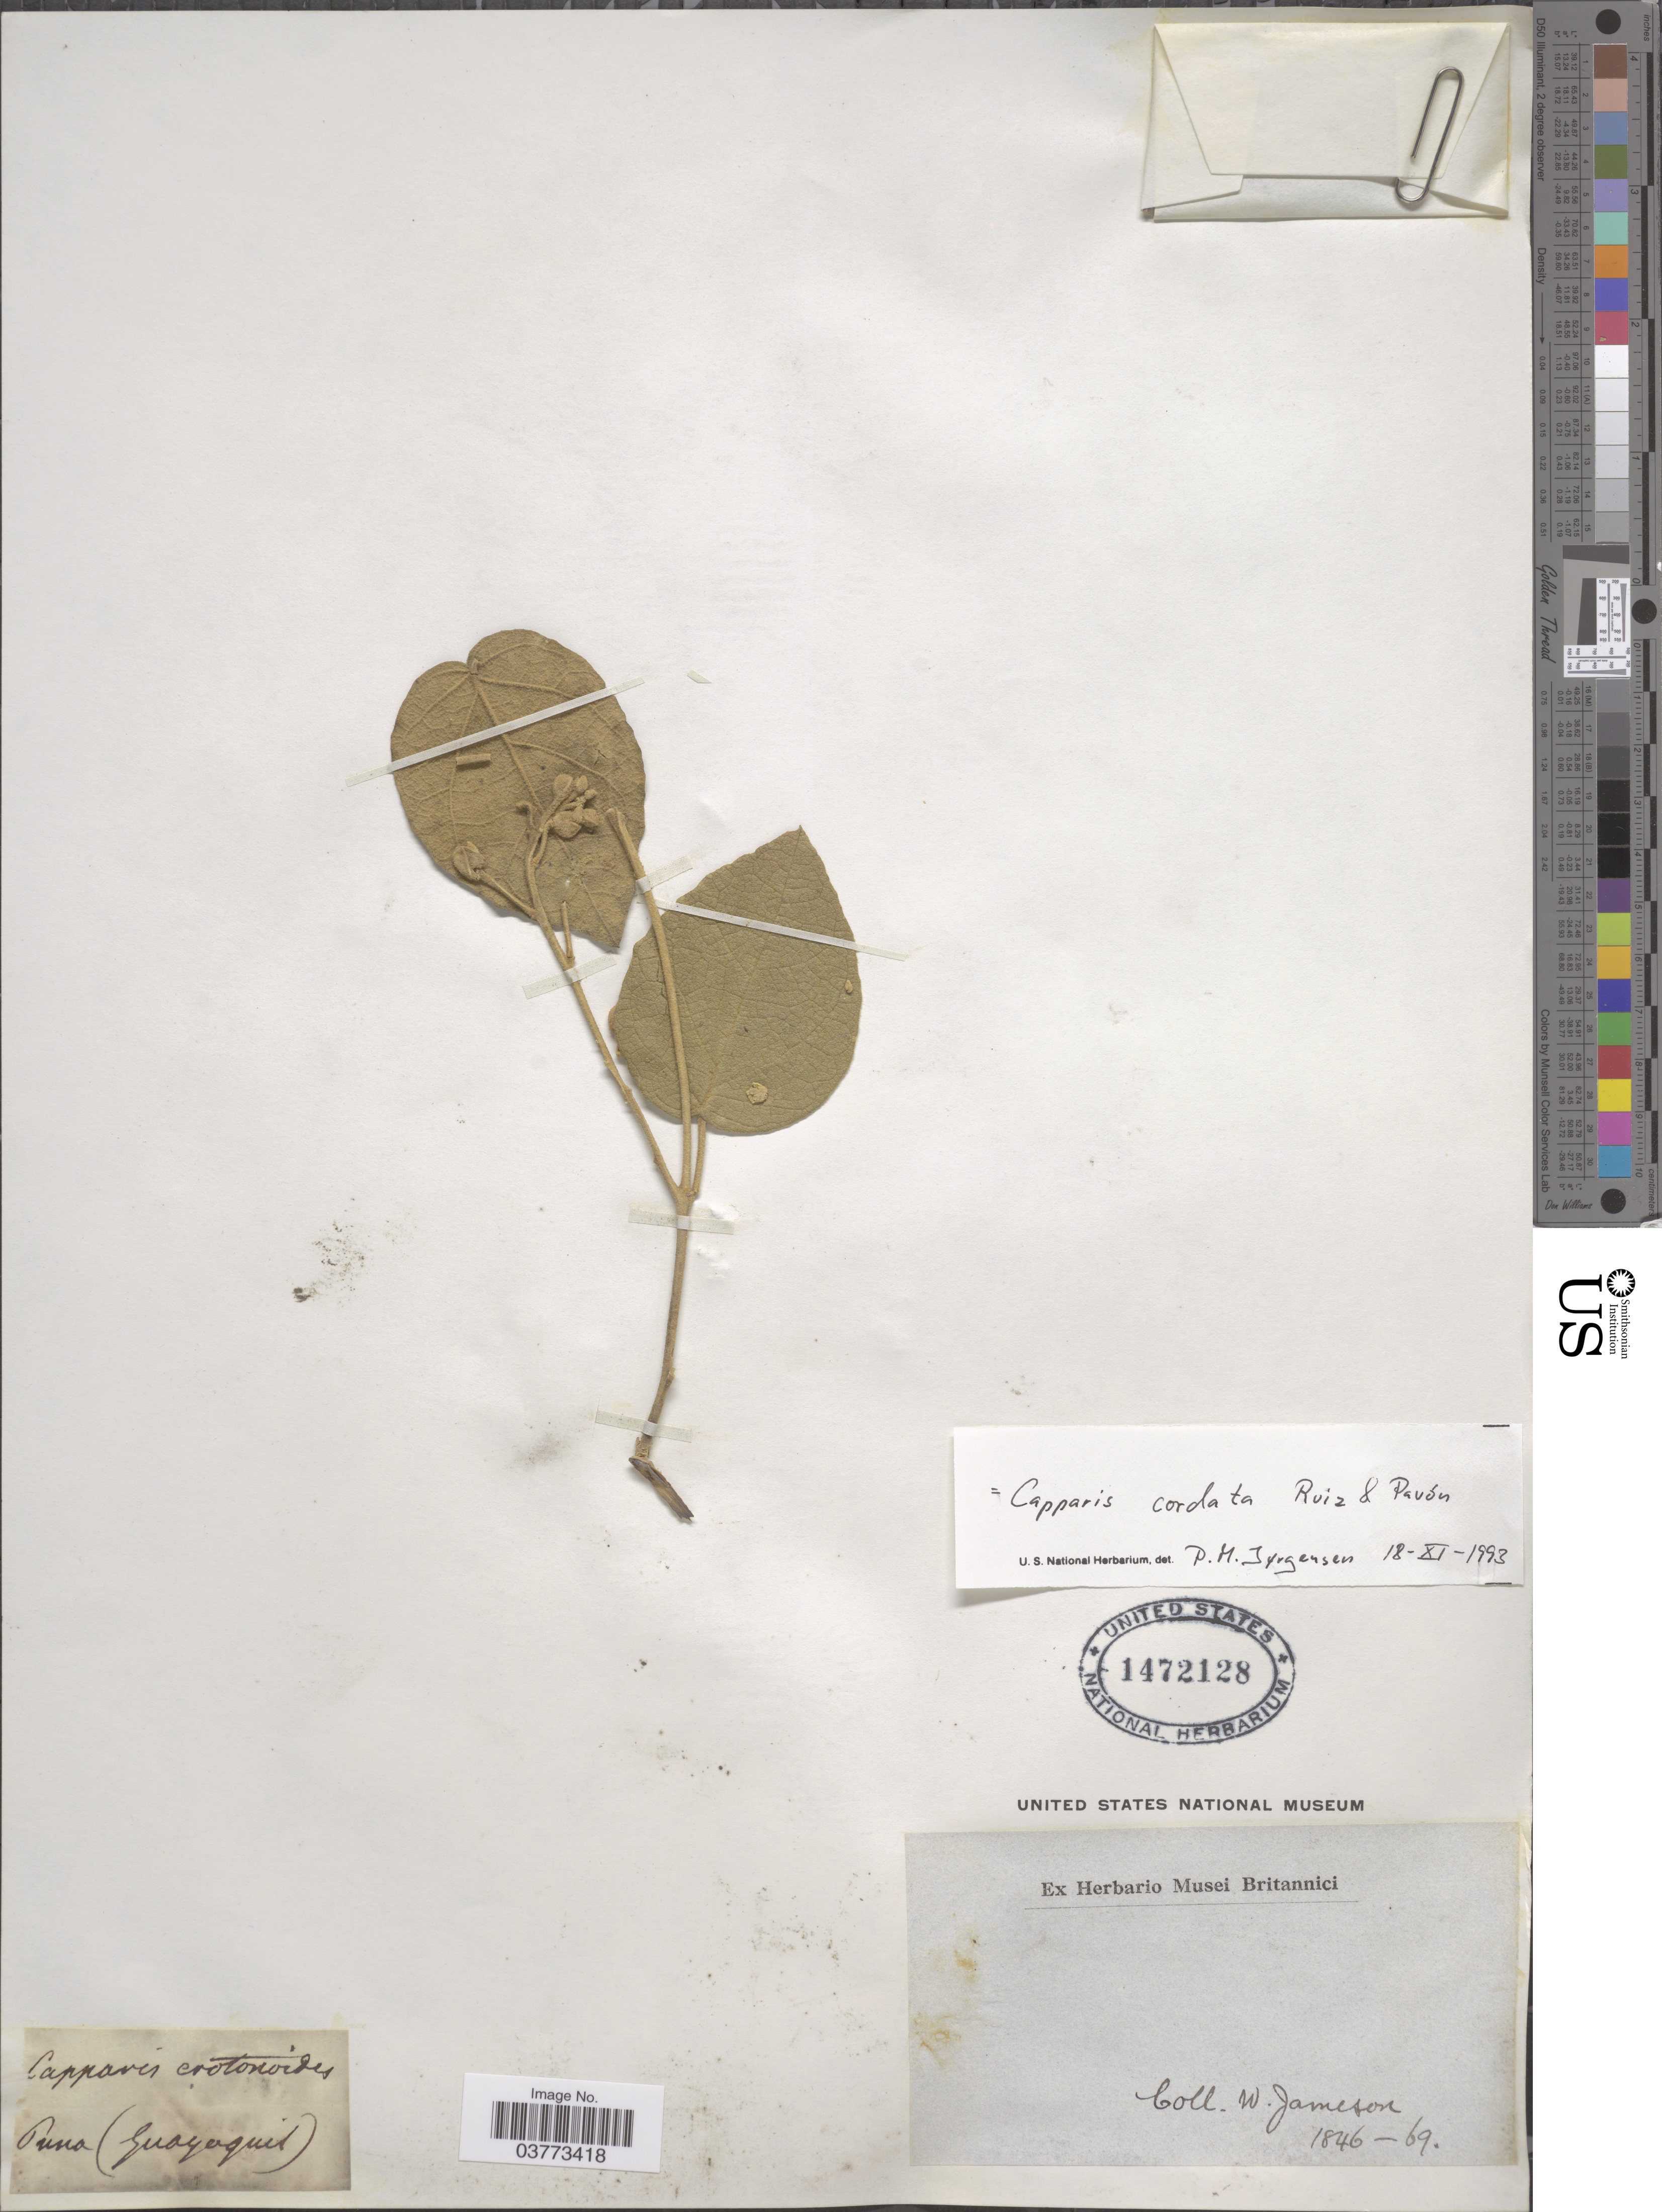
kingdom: Plantae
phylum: Tracheophyta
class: Magnoliopsida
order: Brassicales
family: Capparaceae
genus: Capparicordis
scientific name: Capparicordis crotonoides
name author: (Kunth) Iltis & Cornejo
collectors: W. Jameson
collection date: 1846/1869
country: Ecuador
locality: Puna (Guayaquil).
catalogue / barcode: US 1472128